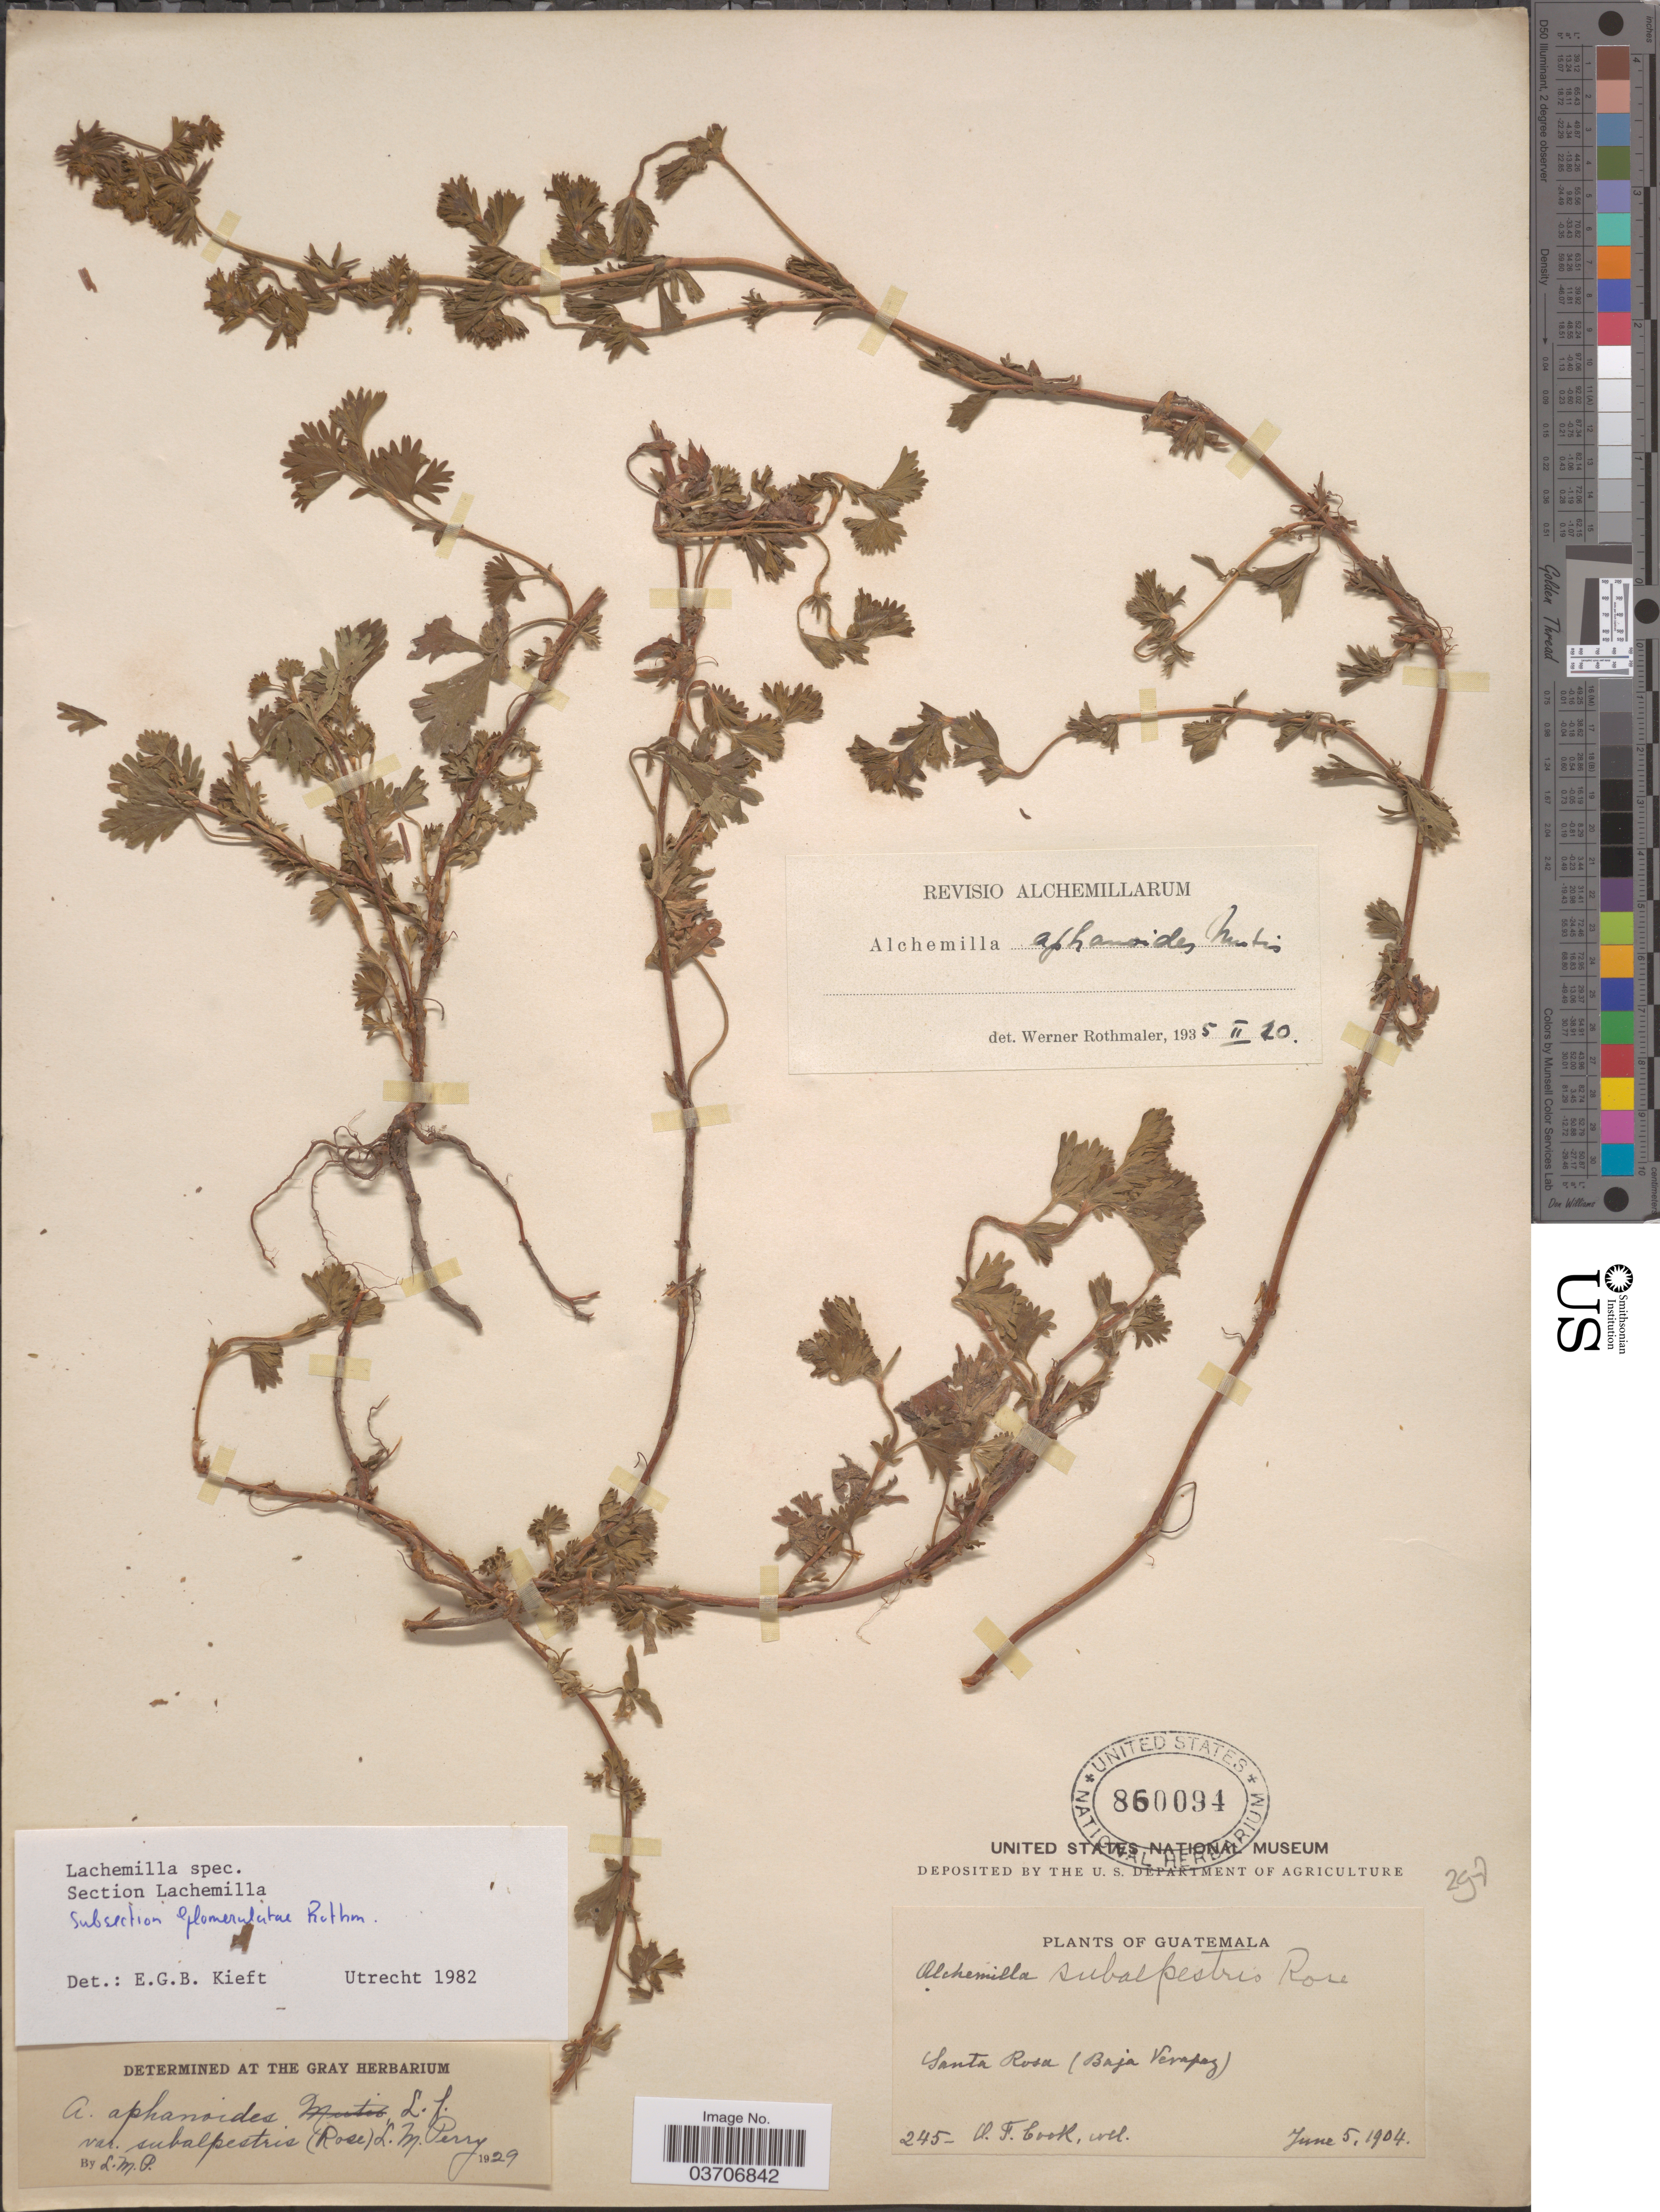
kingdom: Plantae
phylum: Tracheophyta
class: Magnoliopsida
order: Rosales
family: Rosaceae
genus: Lachemilla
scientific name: Lachemilla sp.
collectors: A. F. Cook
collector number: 245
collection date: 1904-06-05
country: Guatemala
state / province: Baja Verapaz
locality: Santa Rosa.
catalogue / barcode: US 860094